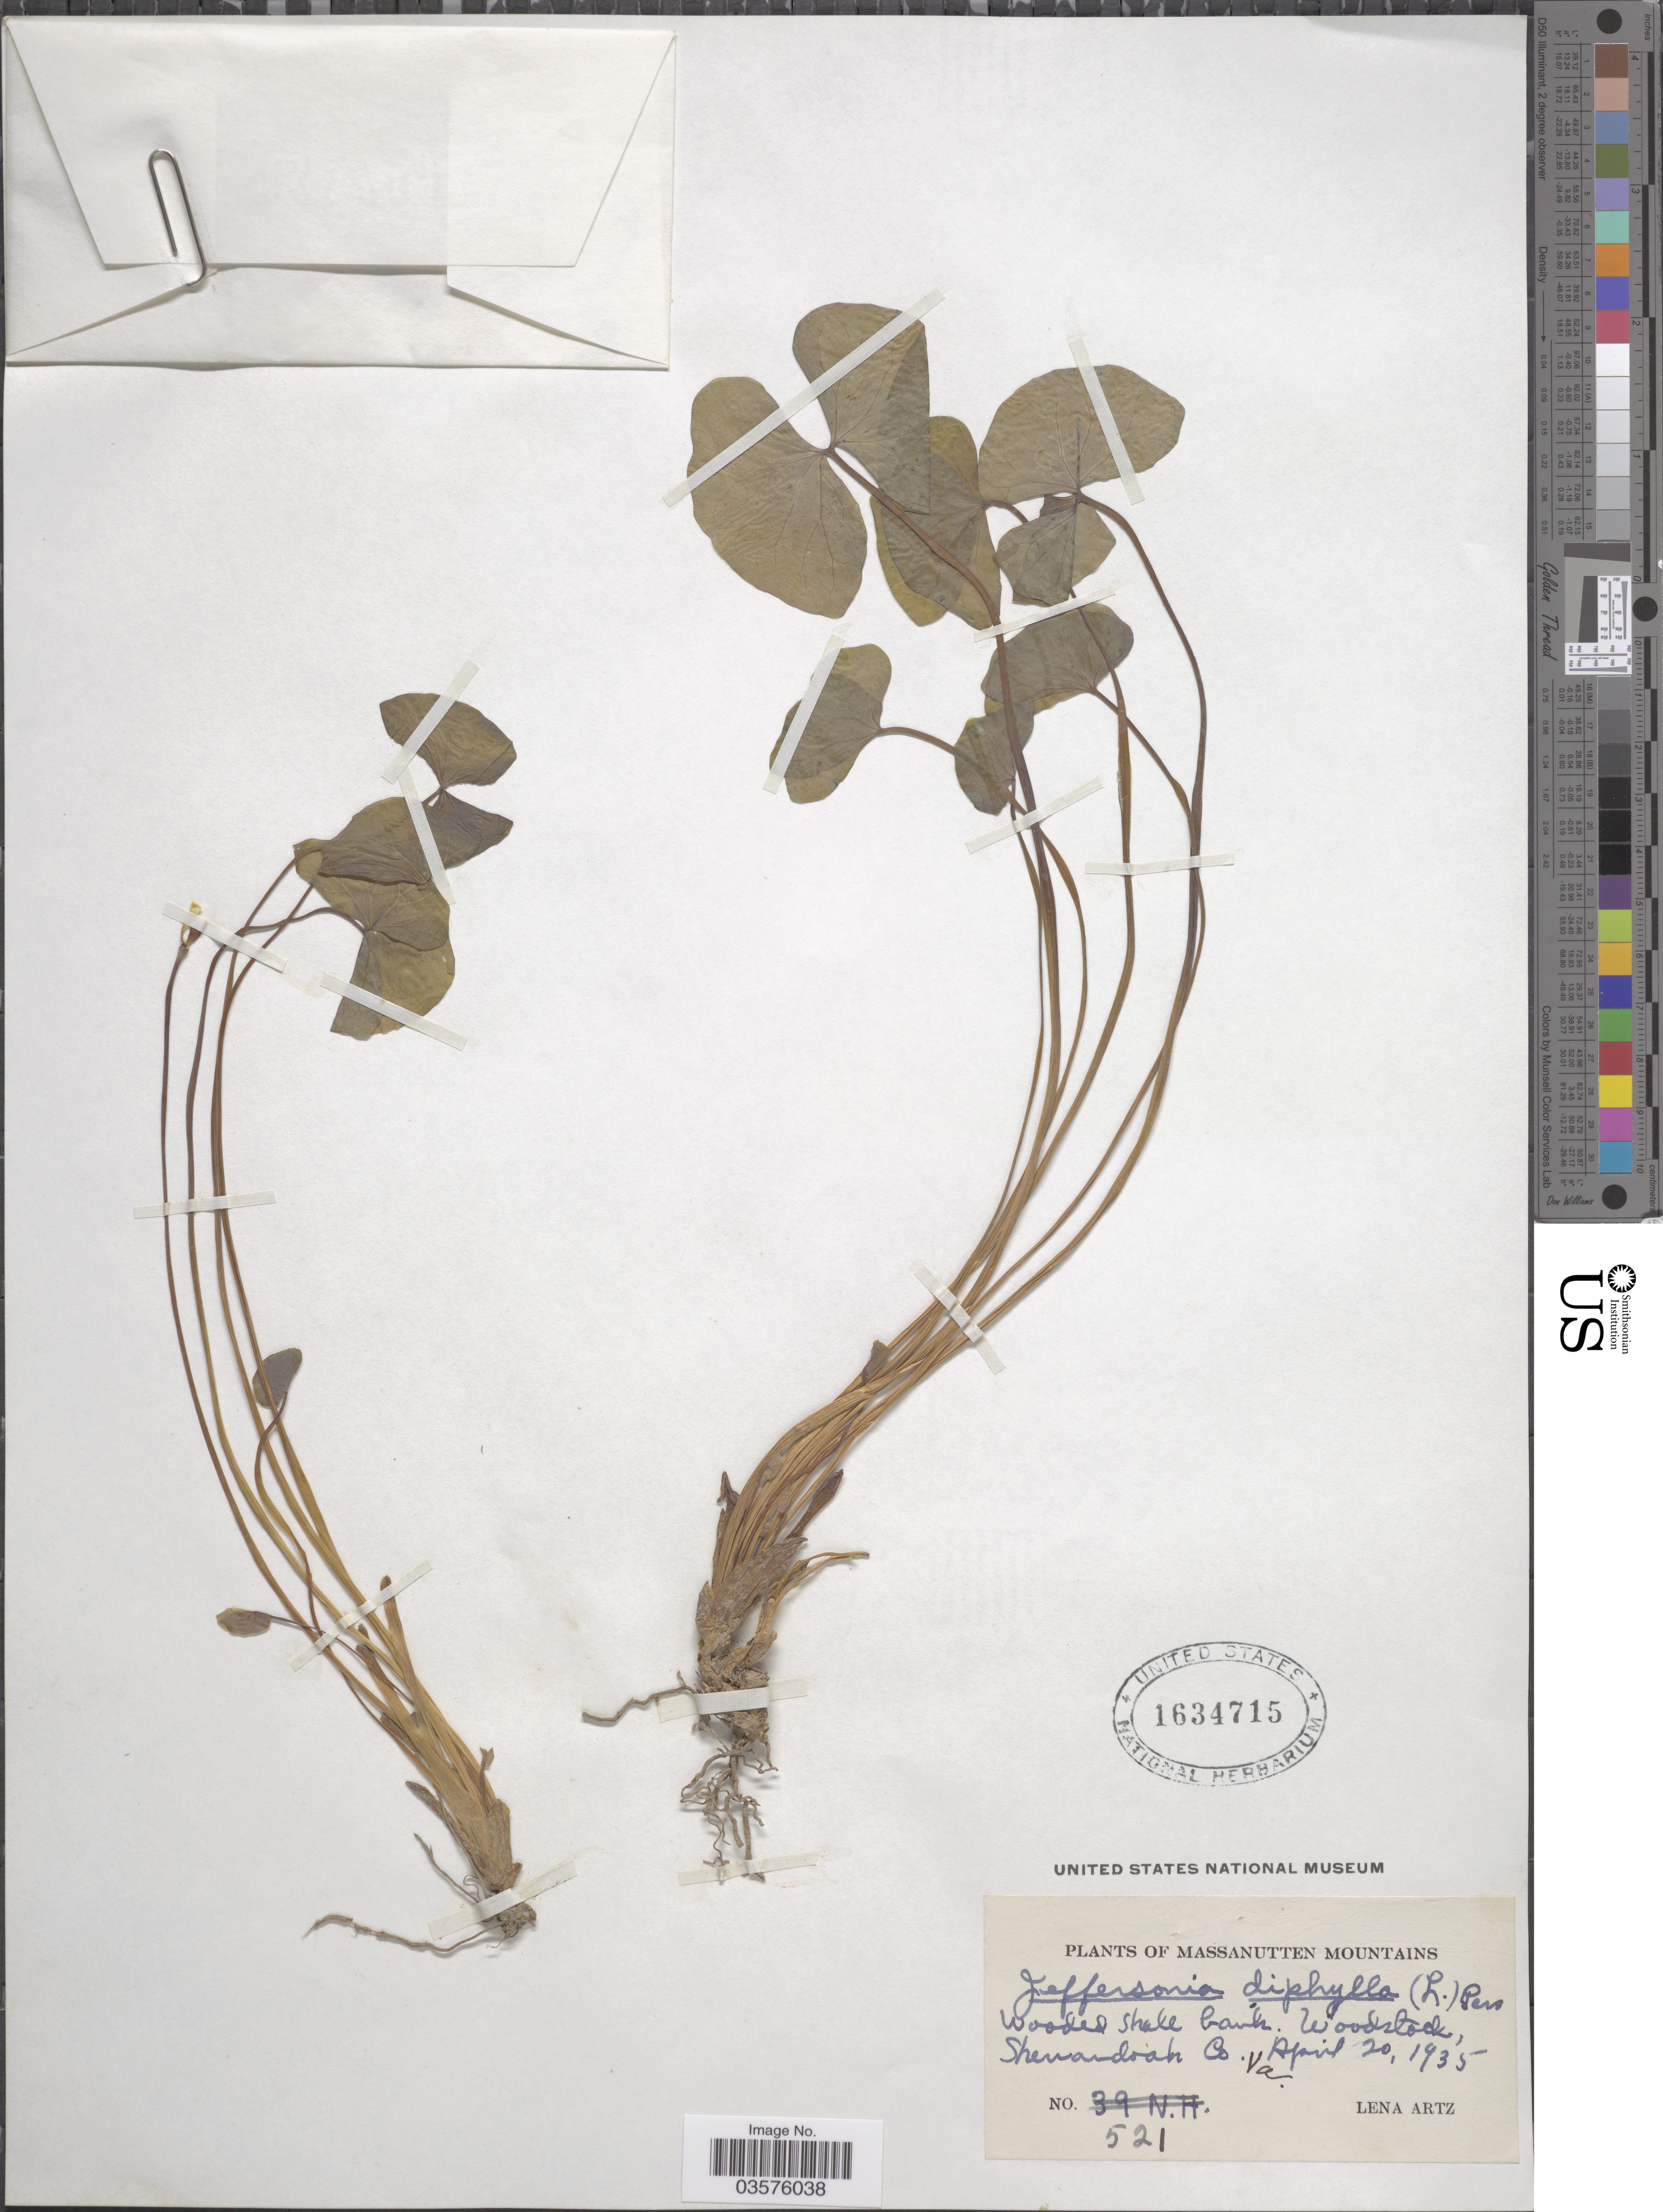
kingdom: Plantae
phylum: Tracheophyta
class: Magnoliopsida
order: Ranunculales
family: Berberidaceae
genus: Jeffersonia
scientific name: Jeffersonia diphylla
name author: (L.) Pers.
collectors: L. Artz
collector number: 521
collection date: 1935-04-20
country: United States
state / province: Virginia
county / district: Shenandoah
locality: Massanutten Mountains. Woodstock, Shenandoah Co.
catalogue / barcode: US 1634715